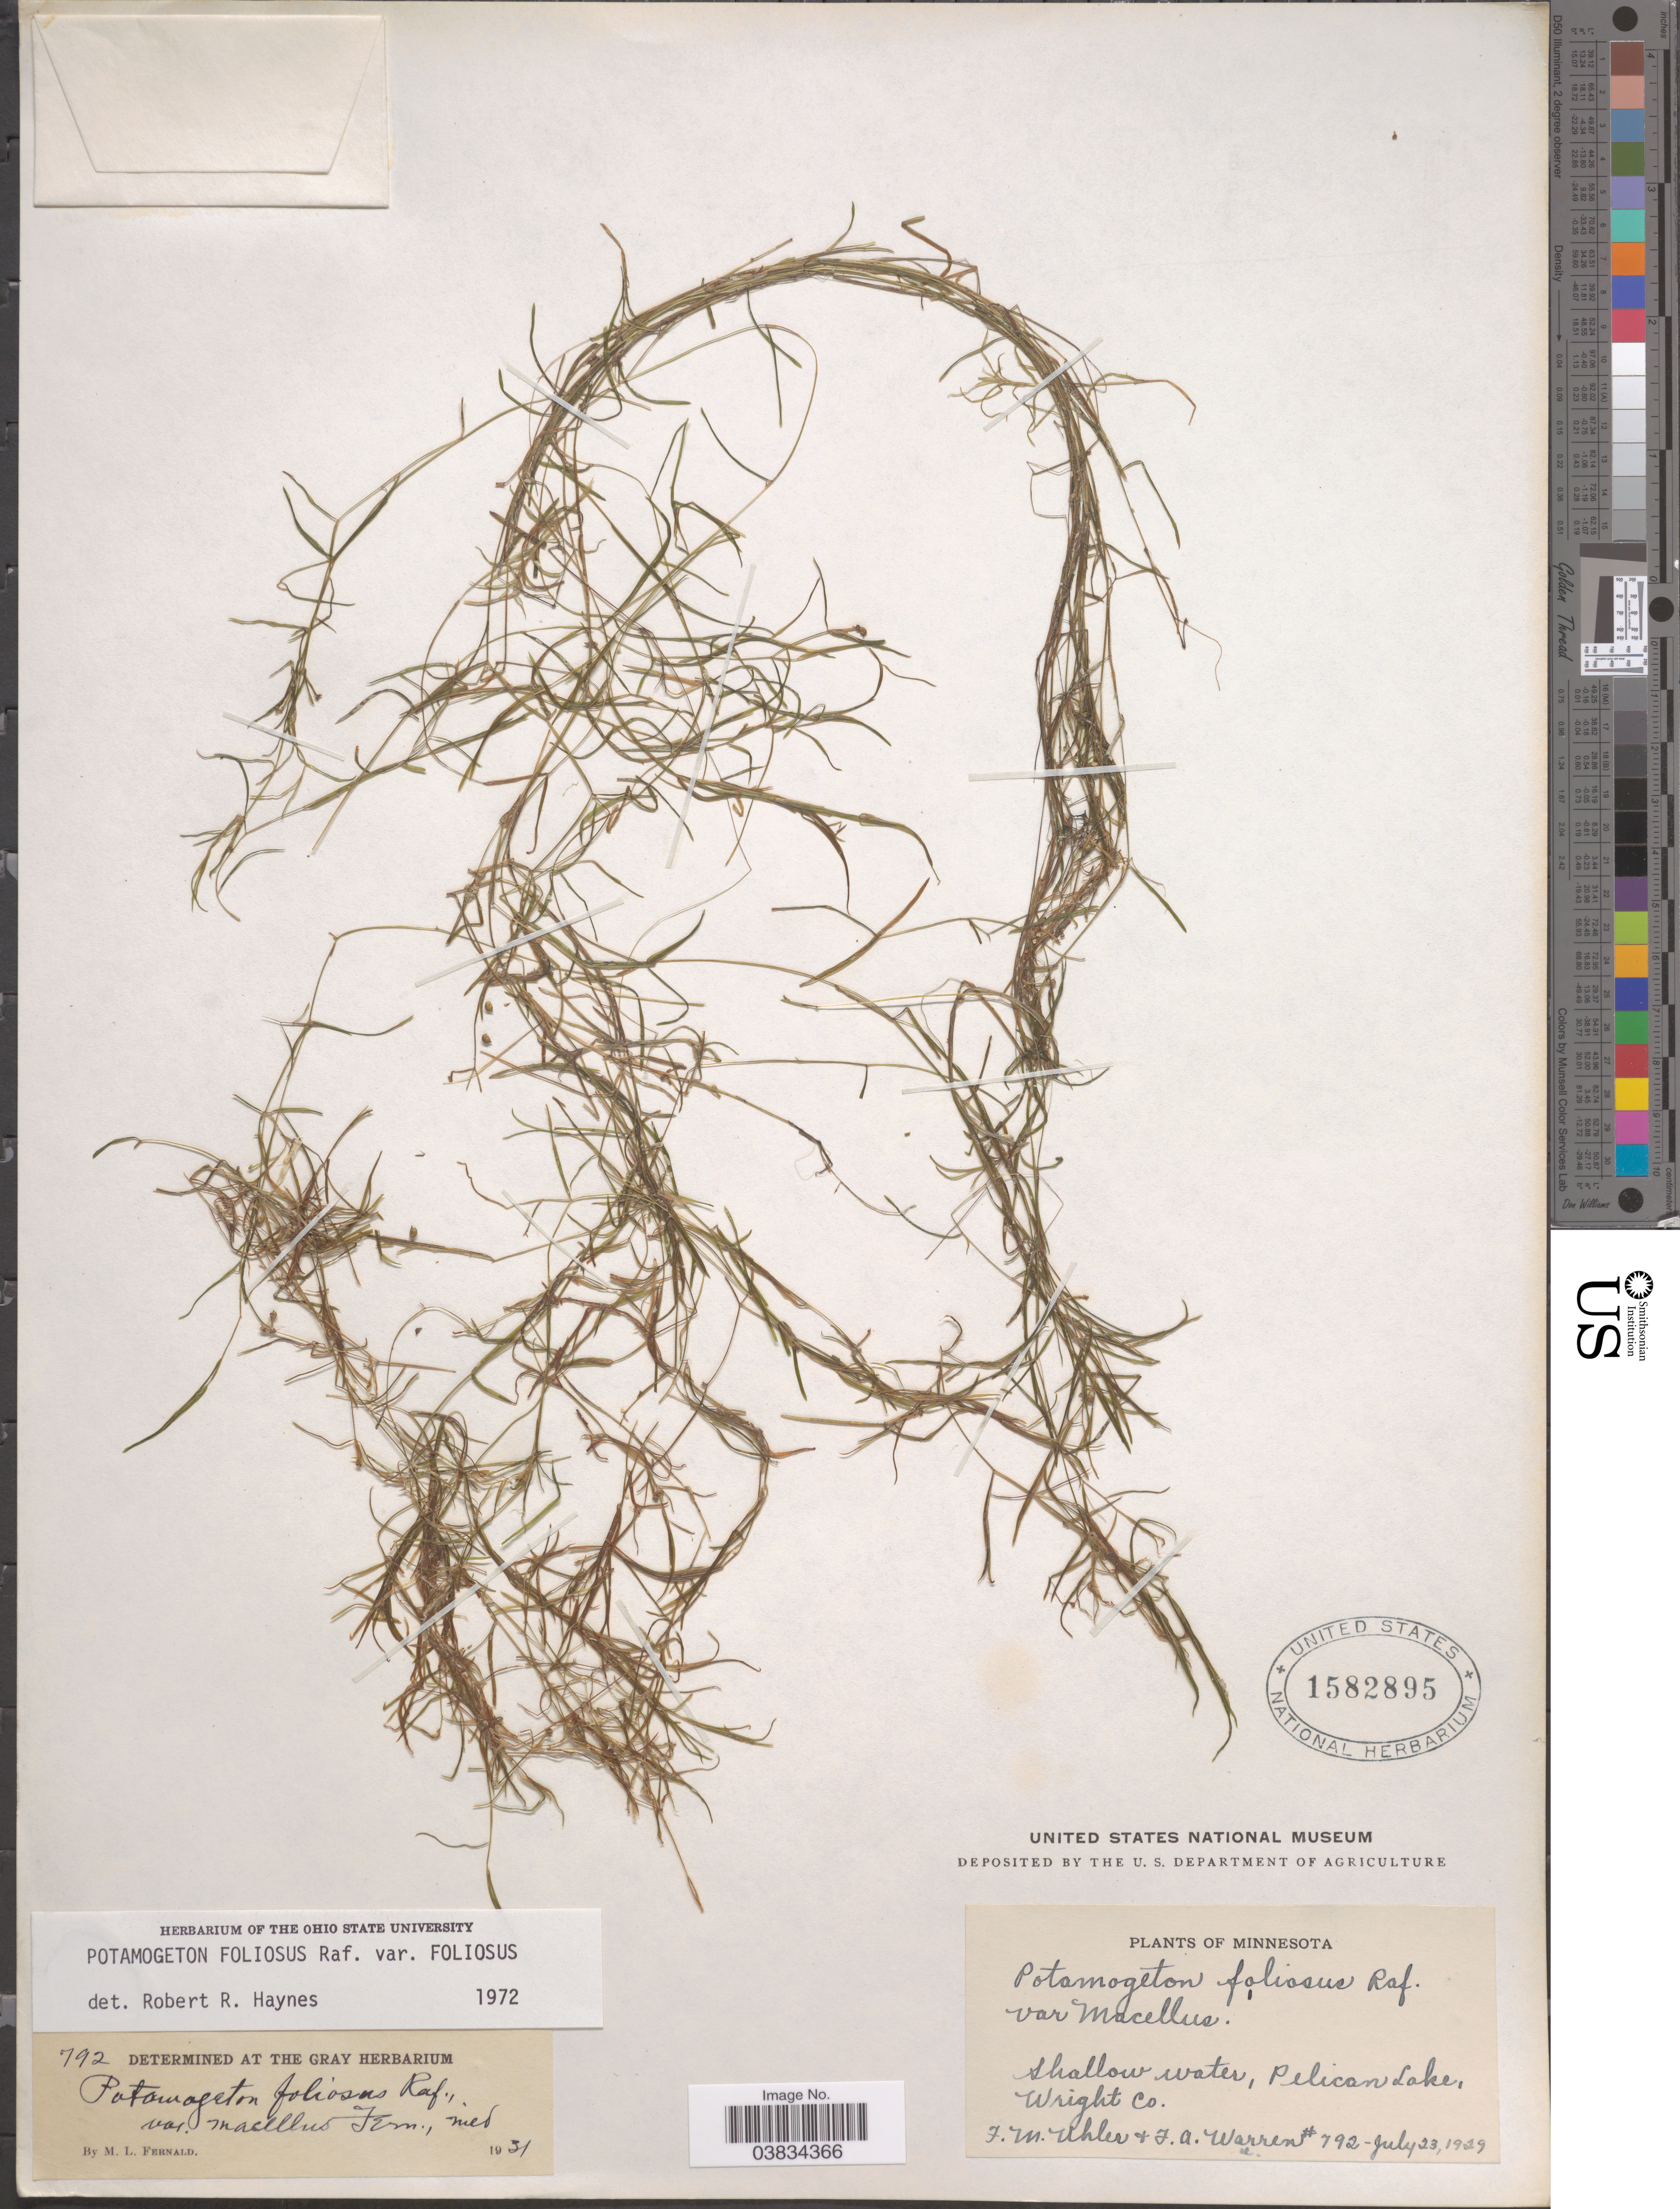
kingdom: Plantae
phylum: Tracheophyta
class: Liliopsida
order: Alismatales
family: Potamogetonaceae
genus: Potamogeton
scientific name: Potamogeton foliosus var. foliosus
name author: Raf.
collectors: F. M. Uhler & J. Warren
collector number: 792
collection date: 1929-07-23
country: United States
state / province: Minnesota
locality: Shallow water, Pelican Lake, Wright Co.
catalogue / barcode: US 1582895